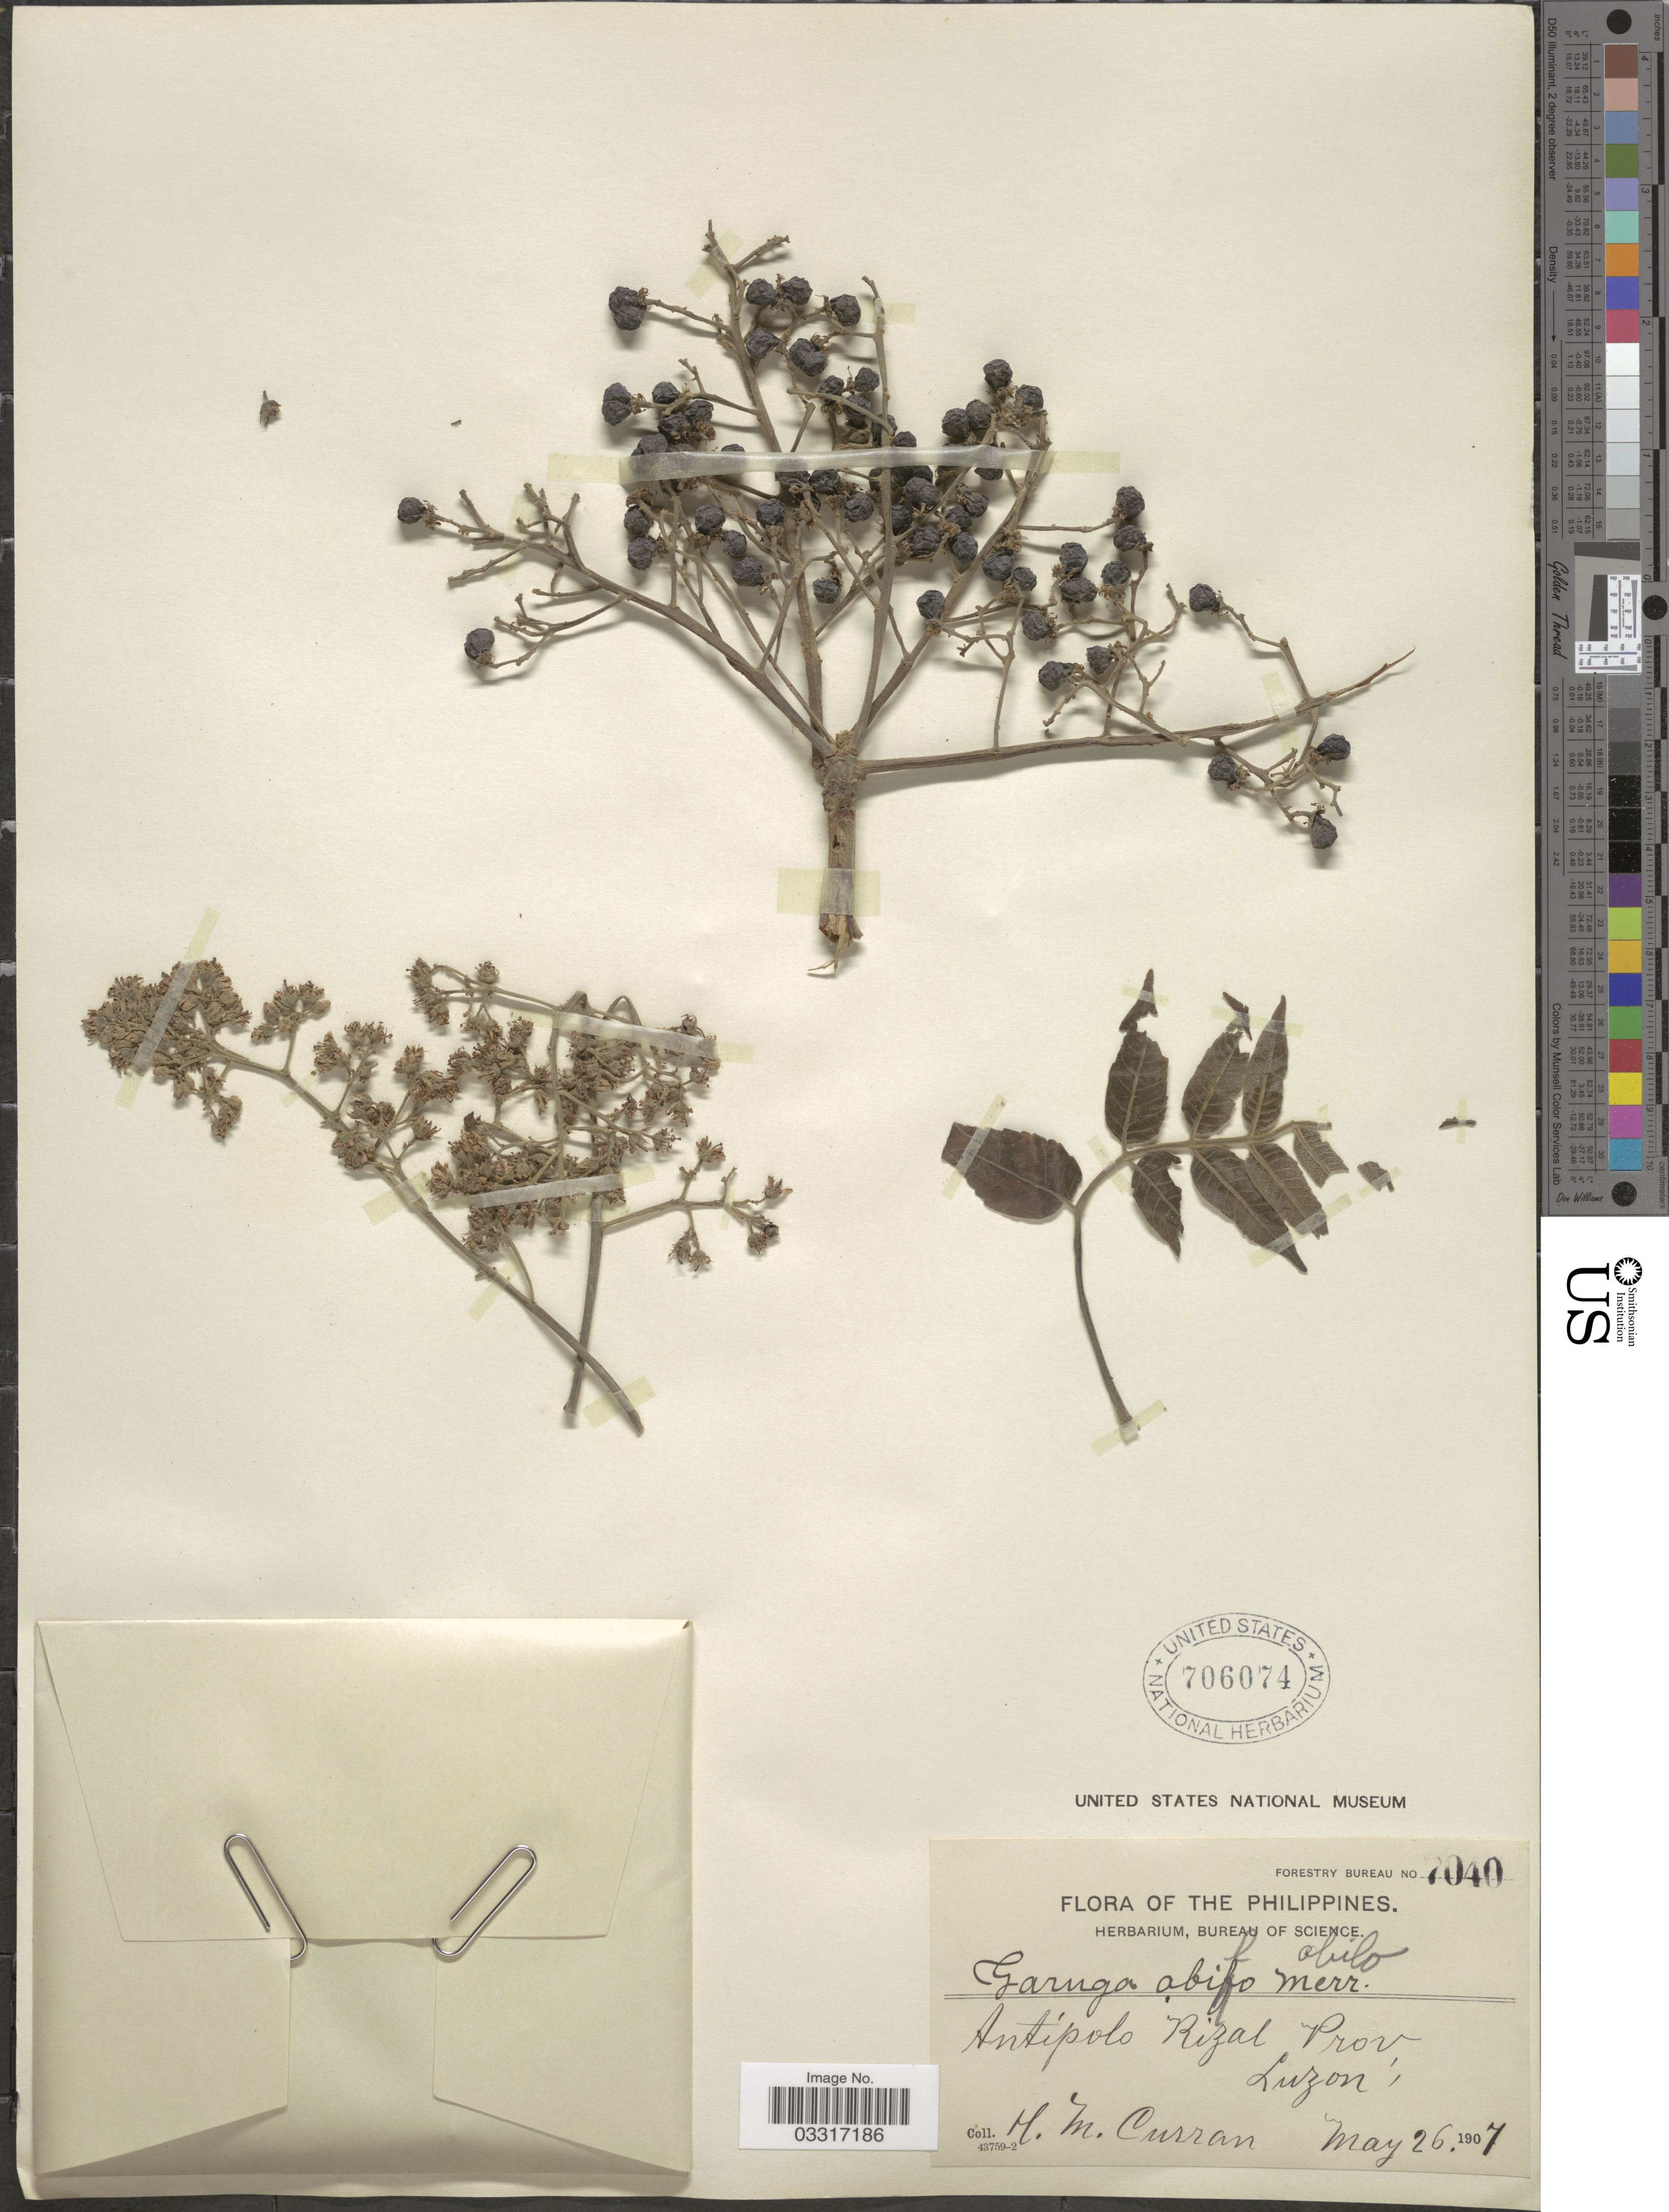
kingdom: Plantae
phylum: Tracheophyta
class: Magnoliopsida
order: Sapindales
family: Burseraceae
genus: Garuga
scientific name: Garuga floribunda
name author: Decne.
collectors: H. M. Curran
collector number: Forestry Bureau 7040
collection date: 1907-05-26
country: Philippines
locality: Antipolo Rizal, Prov. Luzon.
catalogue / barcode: US 706074